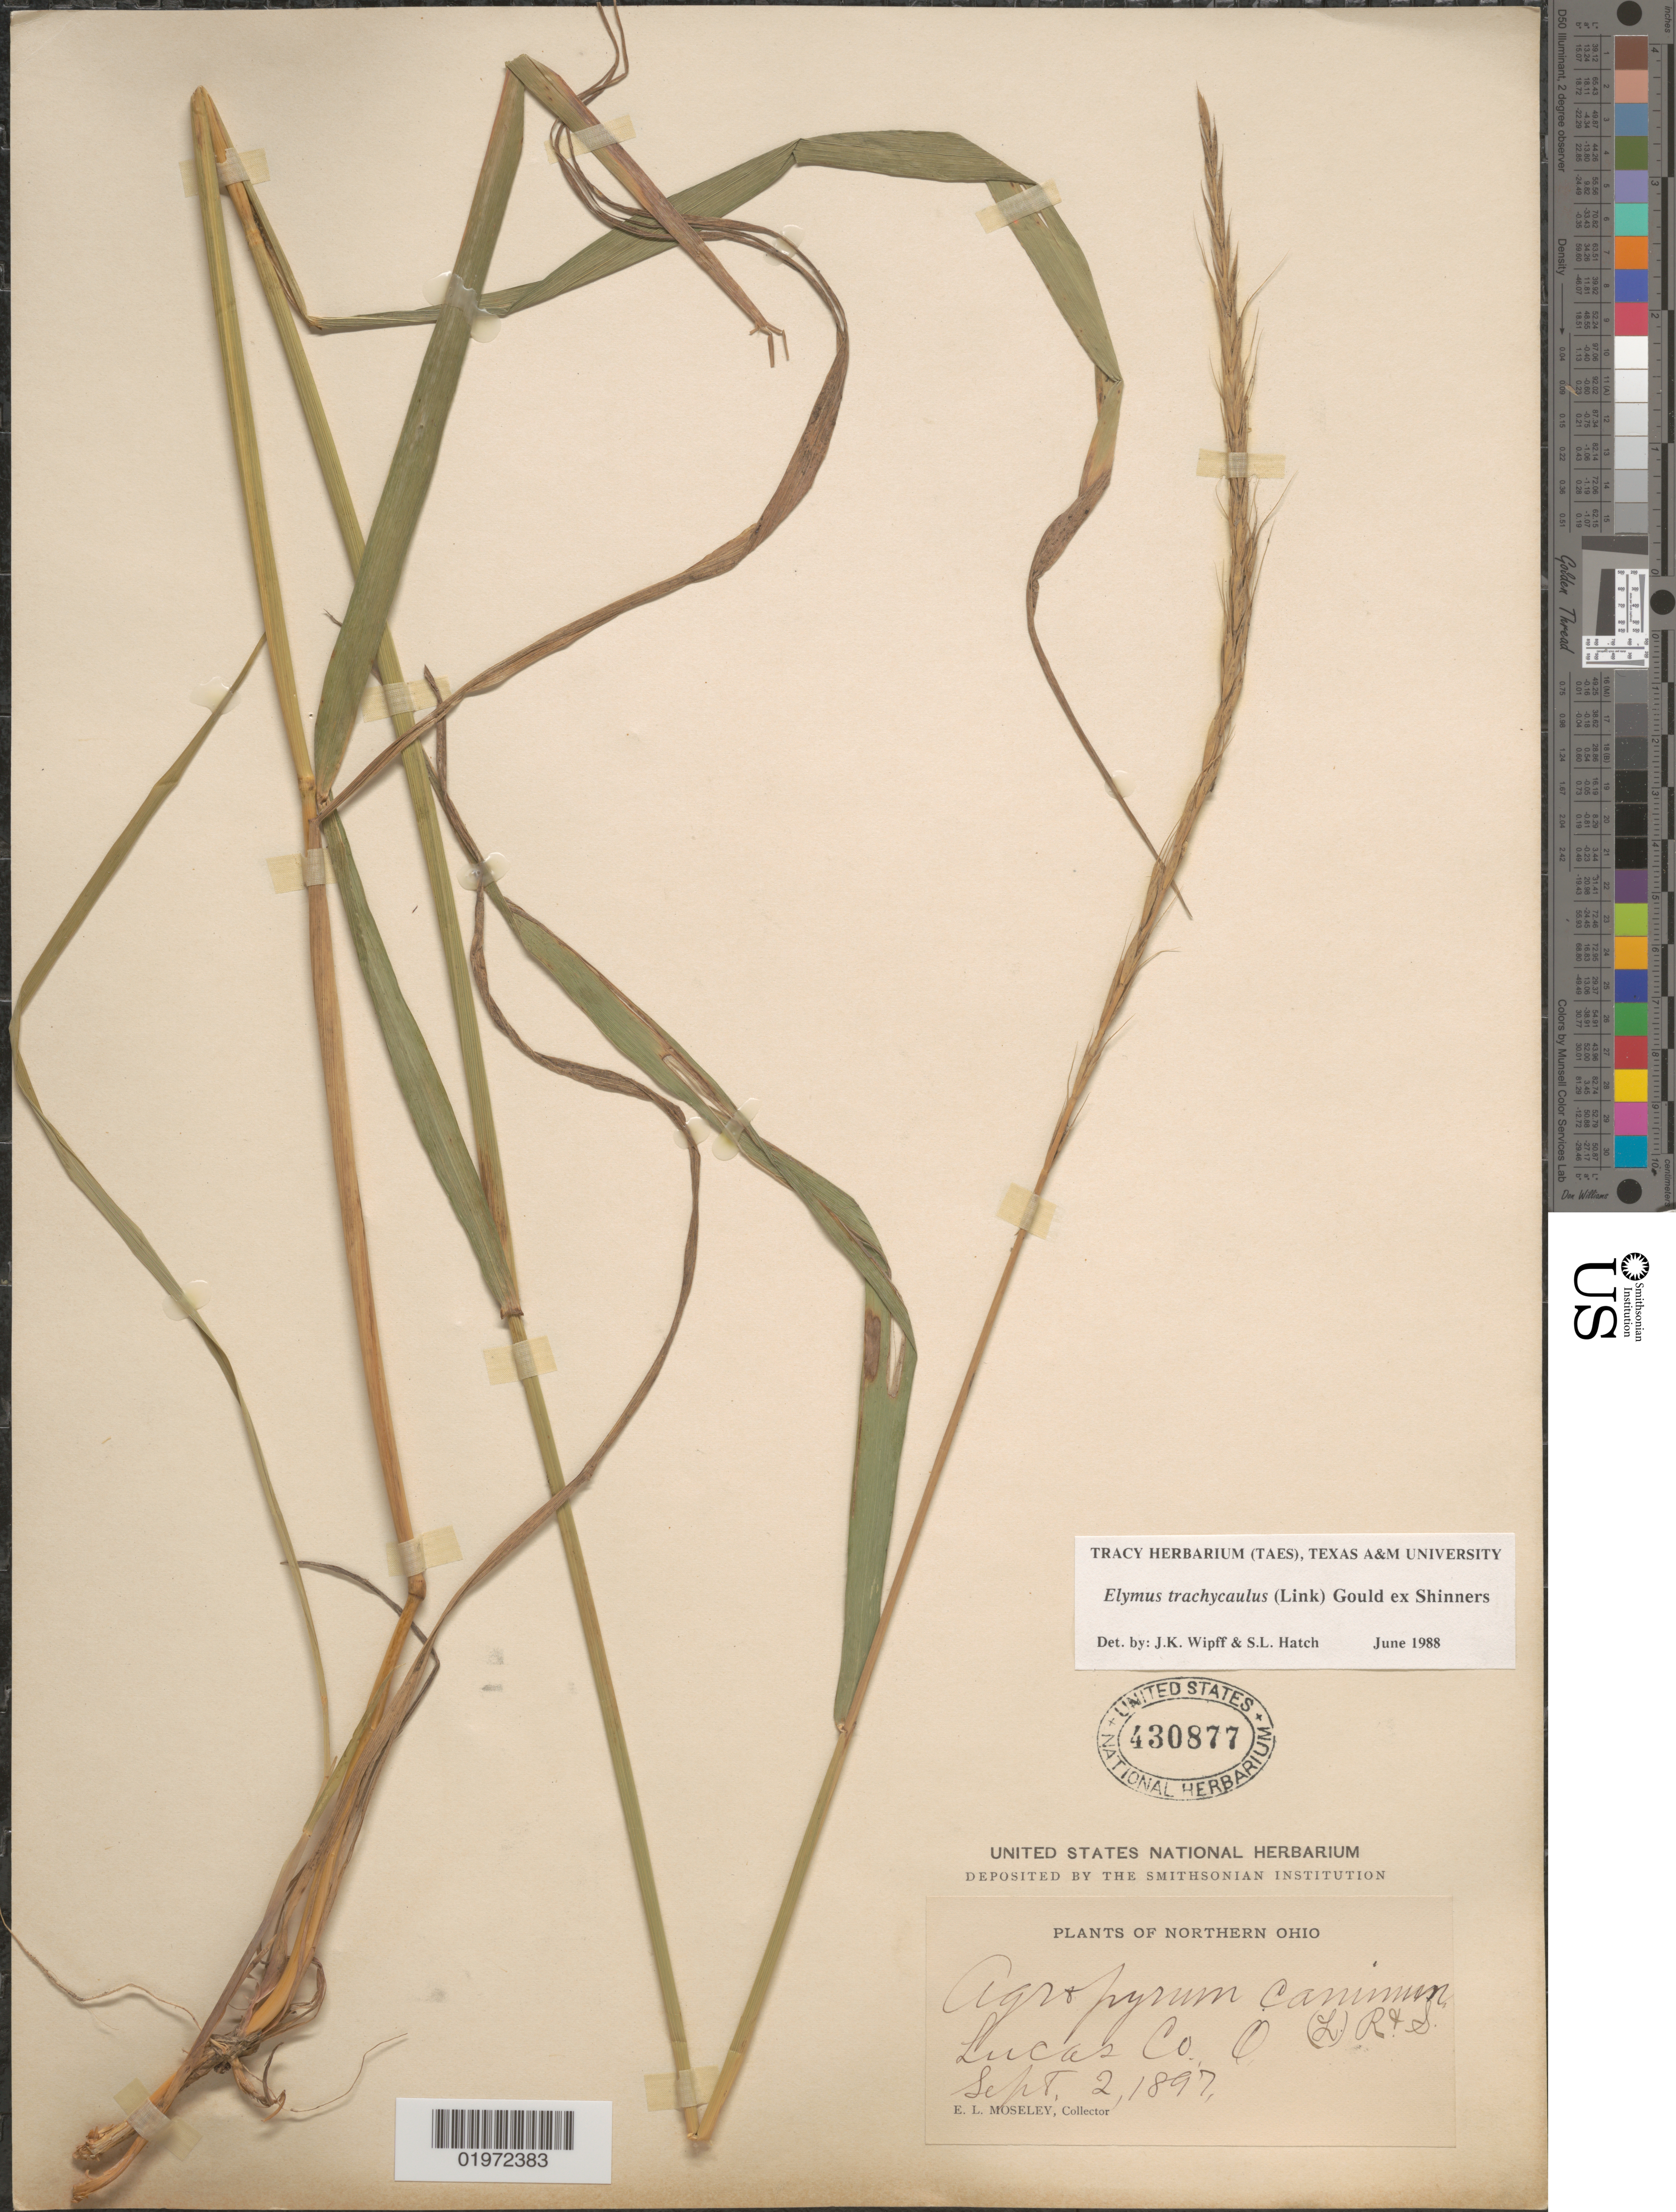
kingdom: Plantae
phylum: Tracheophyta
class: Liliopsida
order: Poales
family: Poaceae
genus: Elymus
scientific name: Elymus trachycaulus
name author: (Link) Gould ex Shinners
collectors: E. Moseley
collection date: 1897-09-02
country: United States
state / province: Ohio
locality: Northern Ohio. Lucas Co.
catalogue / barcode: US 430877